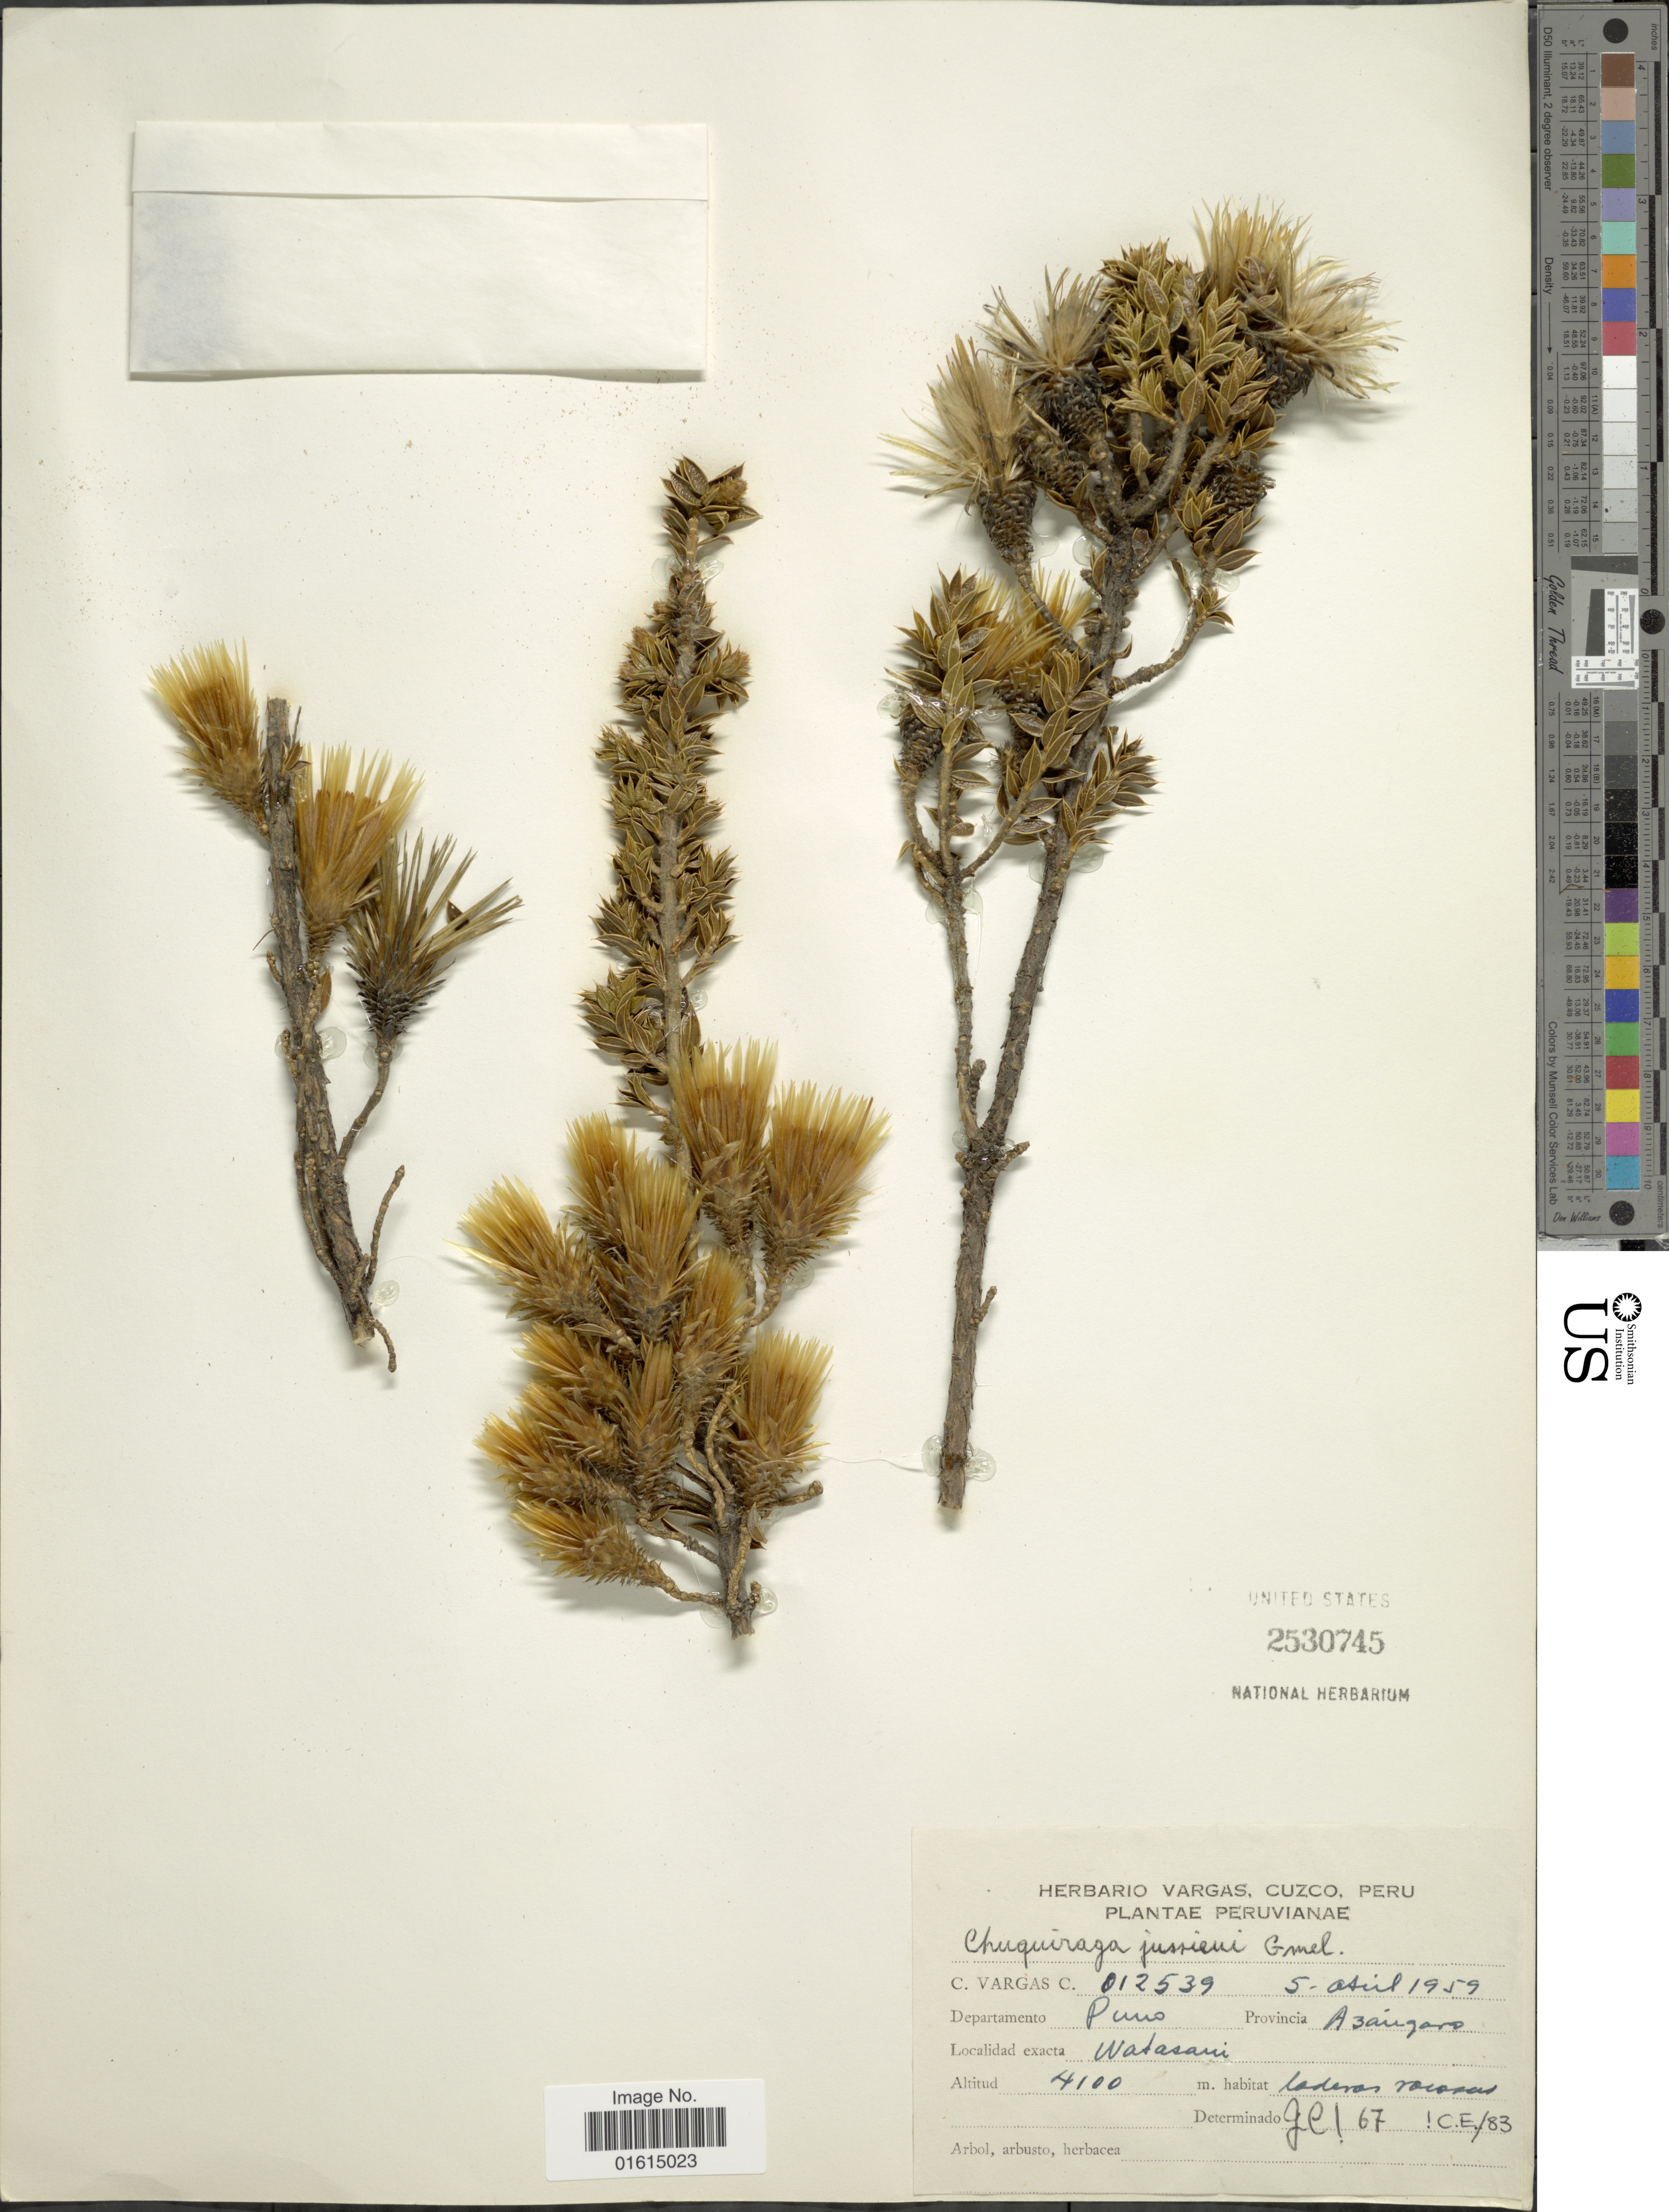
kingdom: Plantae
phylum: Tracheophyta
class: Magnoliopsida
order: Asterales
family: Asteraceae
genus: Chuquiraga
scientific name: Chuquiraga jussieui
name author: J.F. Gmel.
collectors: C. Vargas Calderón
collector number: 812539*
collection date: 1959-04-05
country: Peru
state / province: Puno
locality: provincia Azángaro, Watasani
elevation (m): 4100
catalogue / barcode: US 2530745